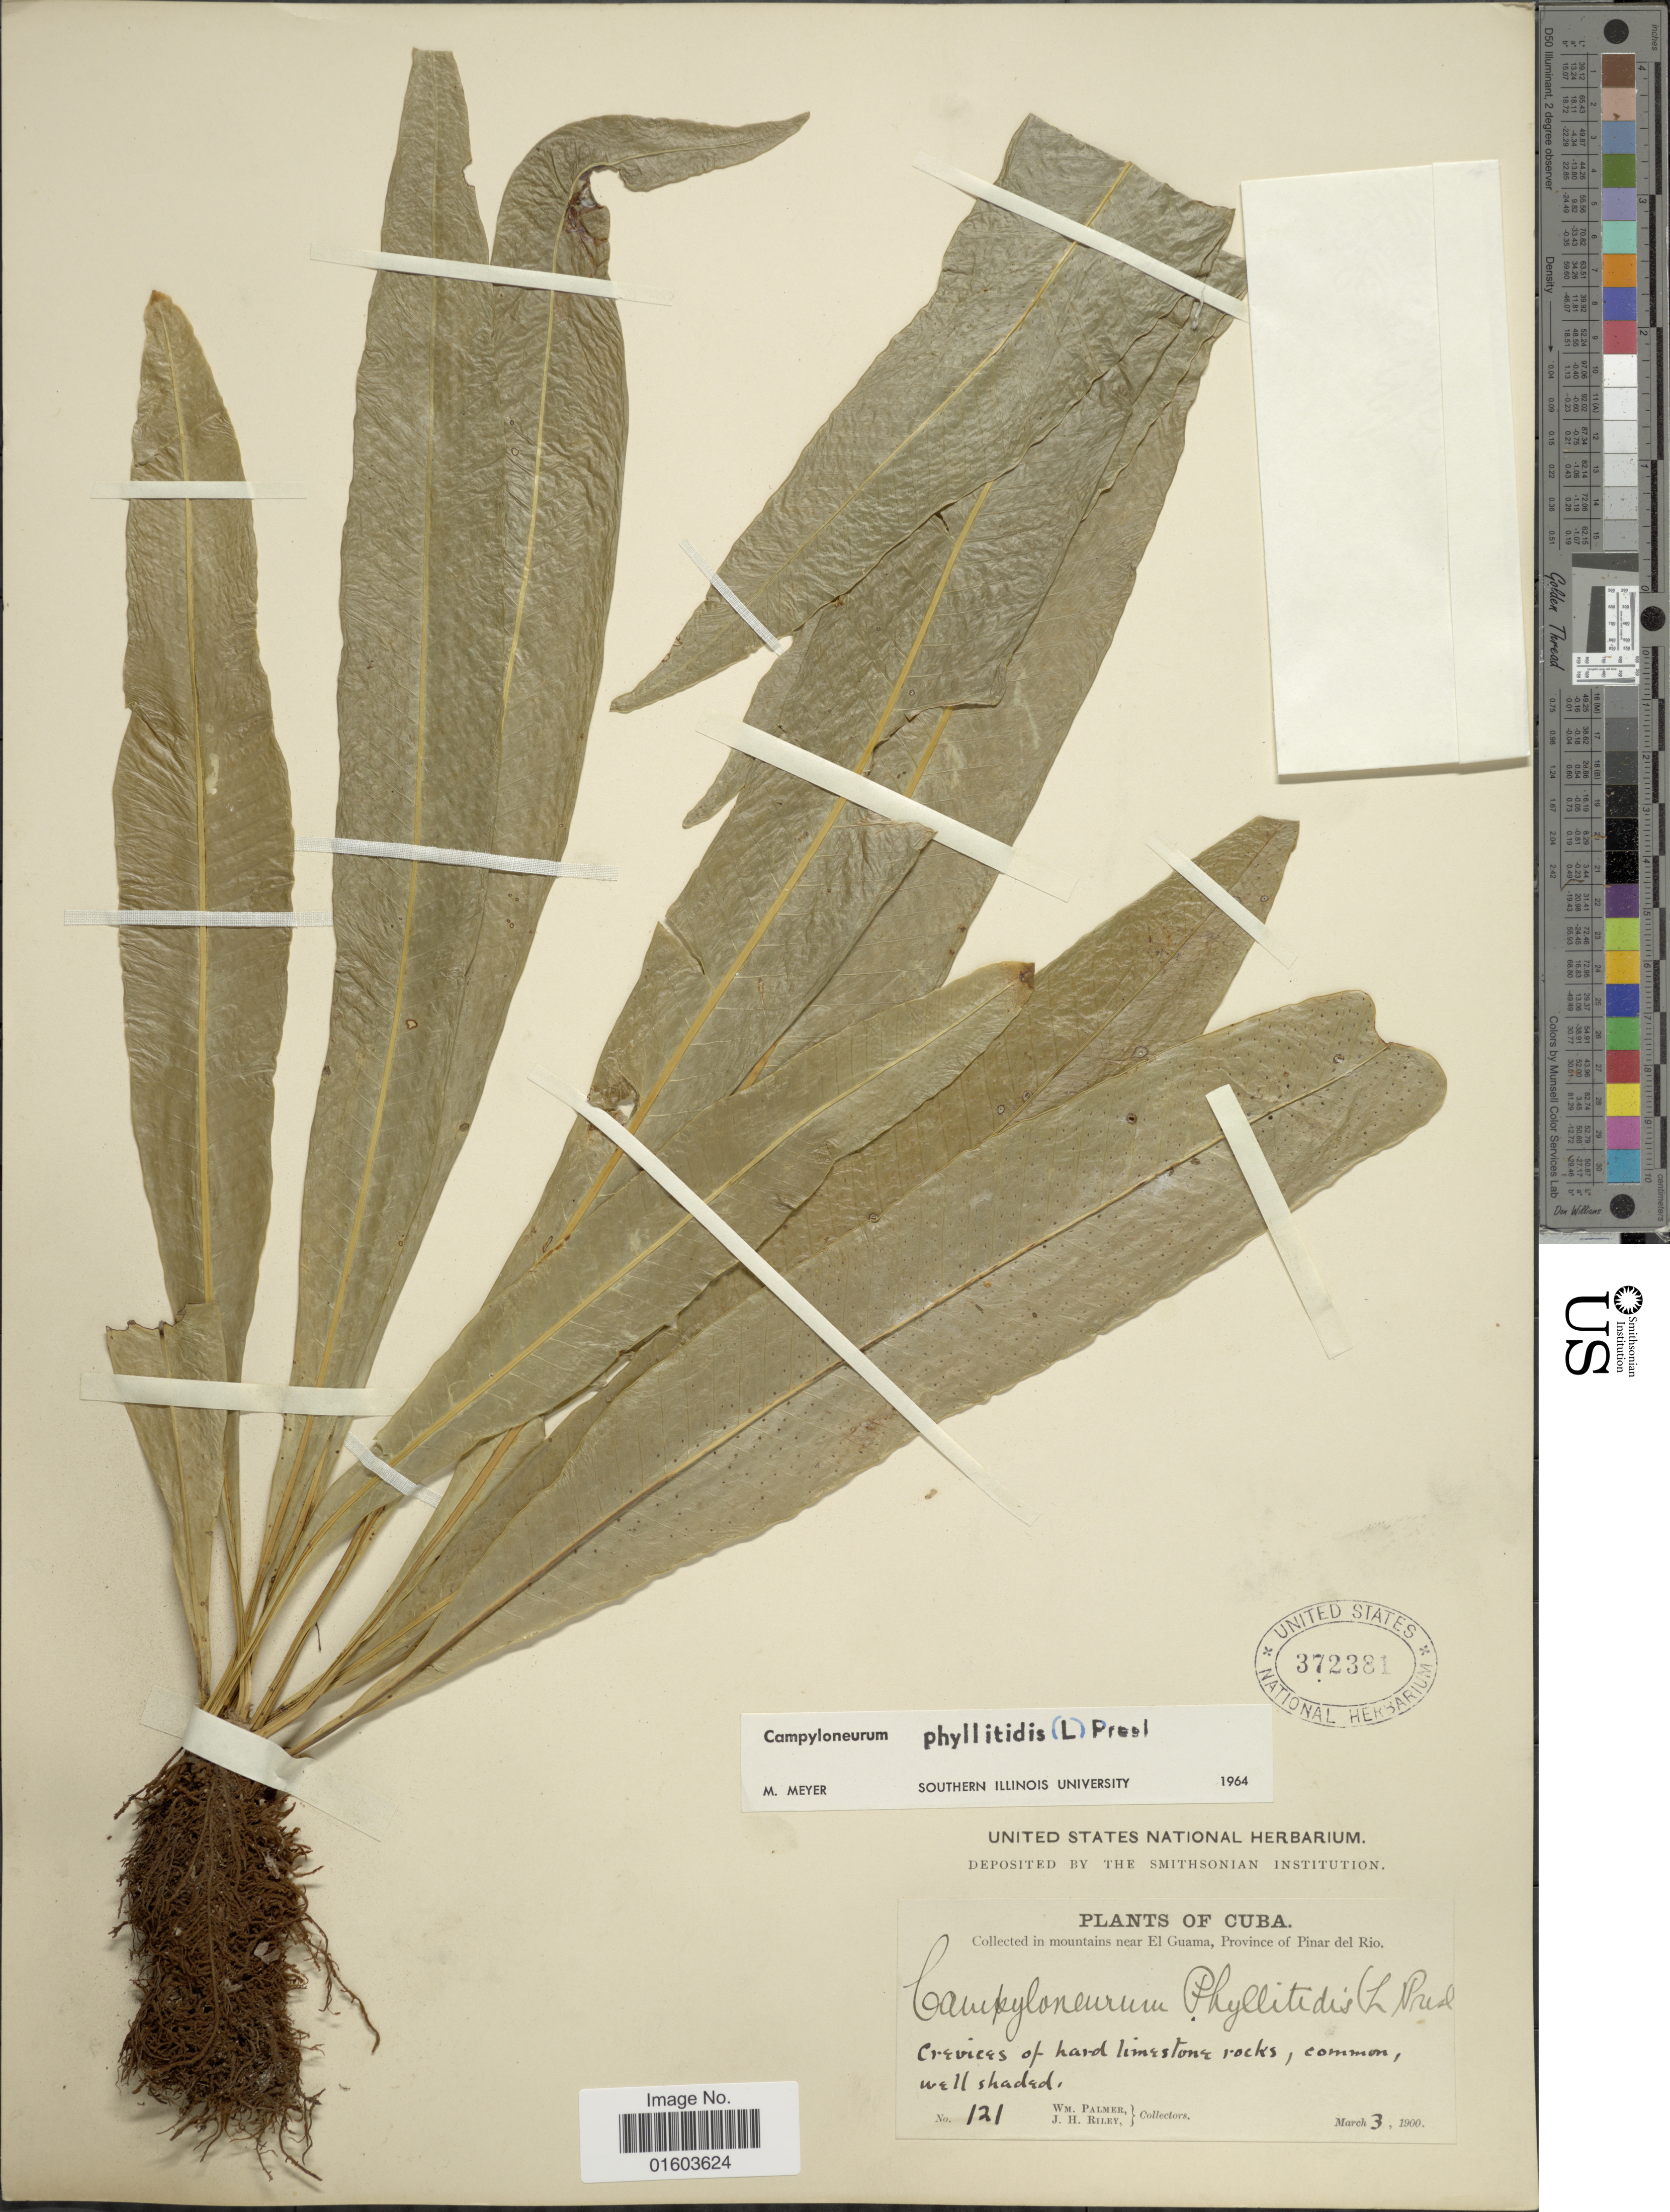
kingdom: Plantae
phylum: Tracheophyta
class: Polypodiopsida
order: Polypodiales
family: Polypodiaceae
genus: Campyloneurum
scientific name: Campyloneurum phyllitidis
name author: (L.) C. Presl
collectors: W. Palmer & J. H. Riley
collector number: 121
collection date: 1900-03-03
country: Cuba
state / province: Pinar del Río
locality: In Mountains near El Guama, Province of Pinar del Rio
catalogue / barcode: US 372381